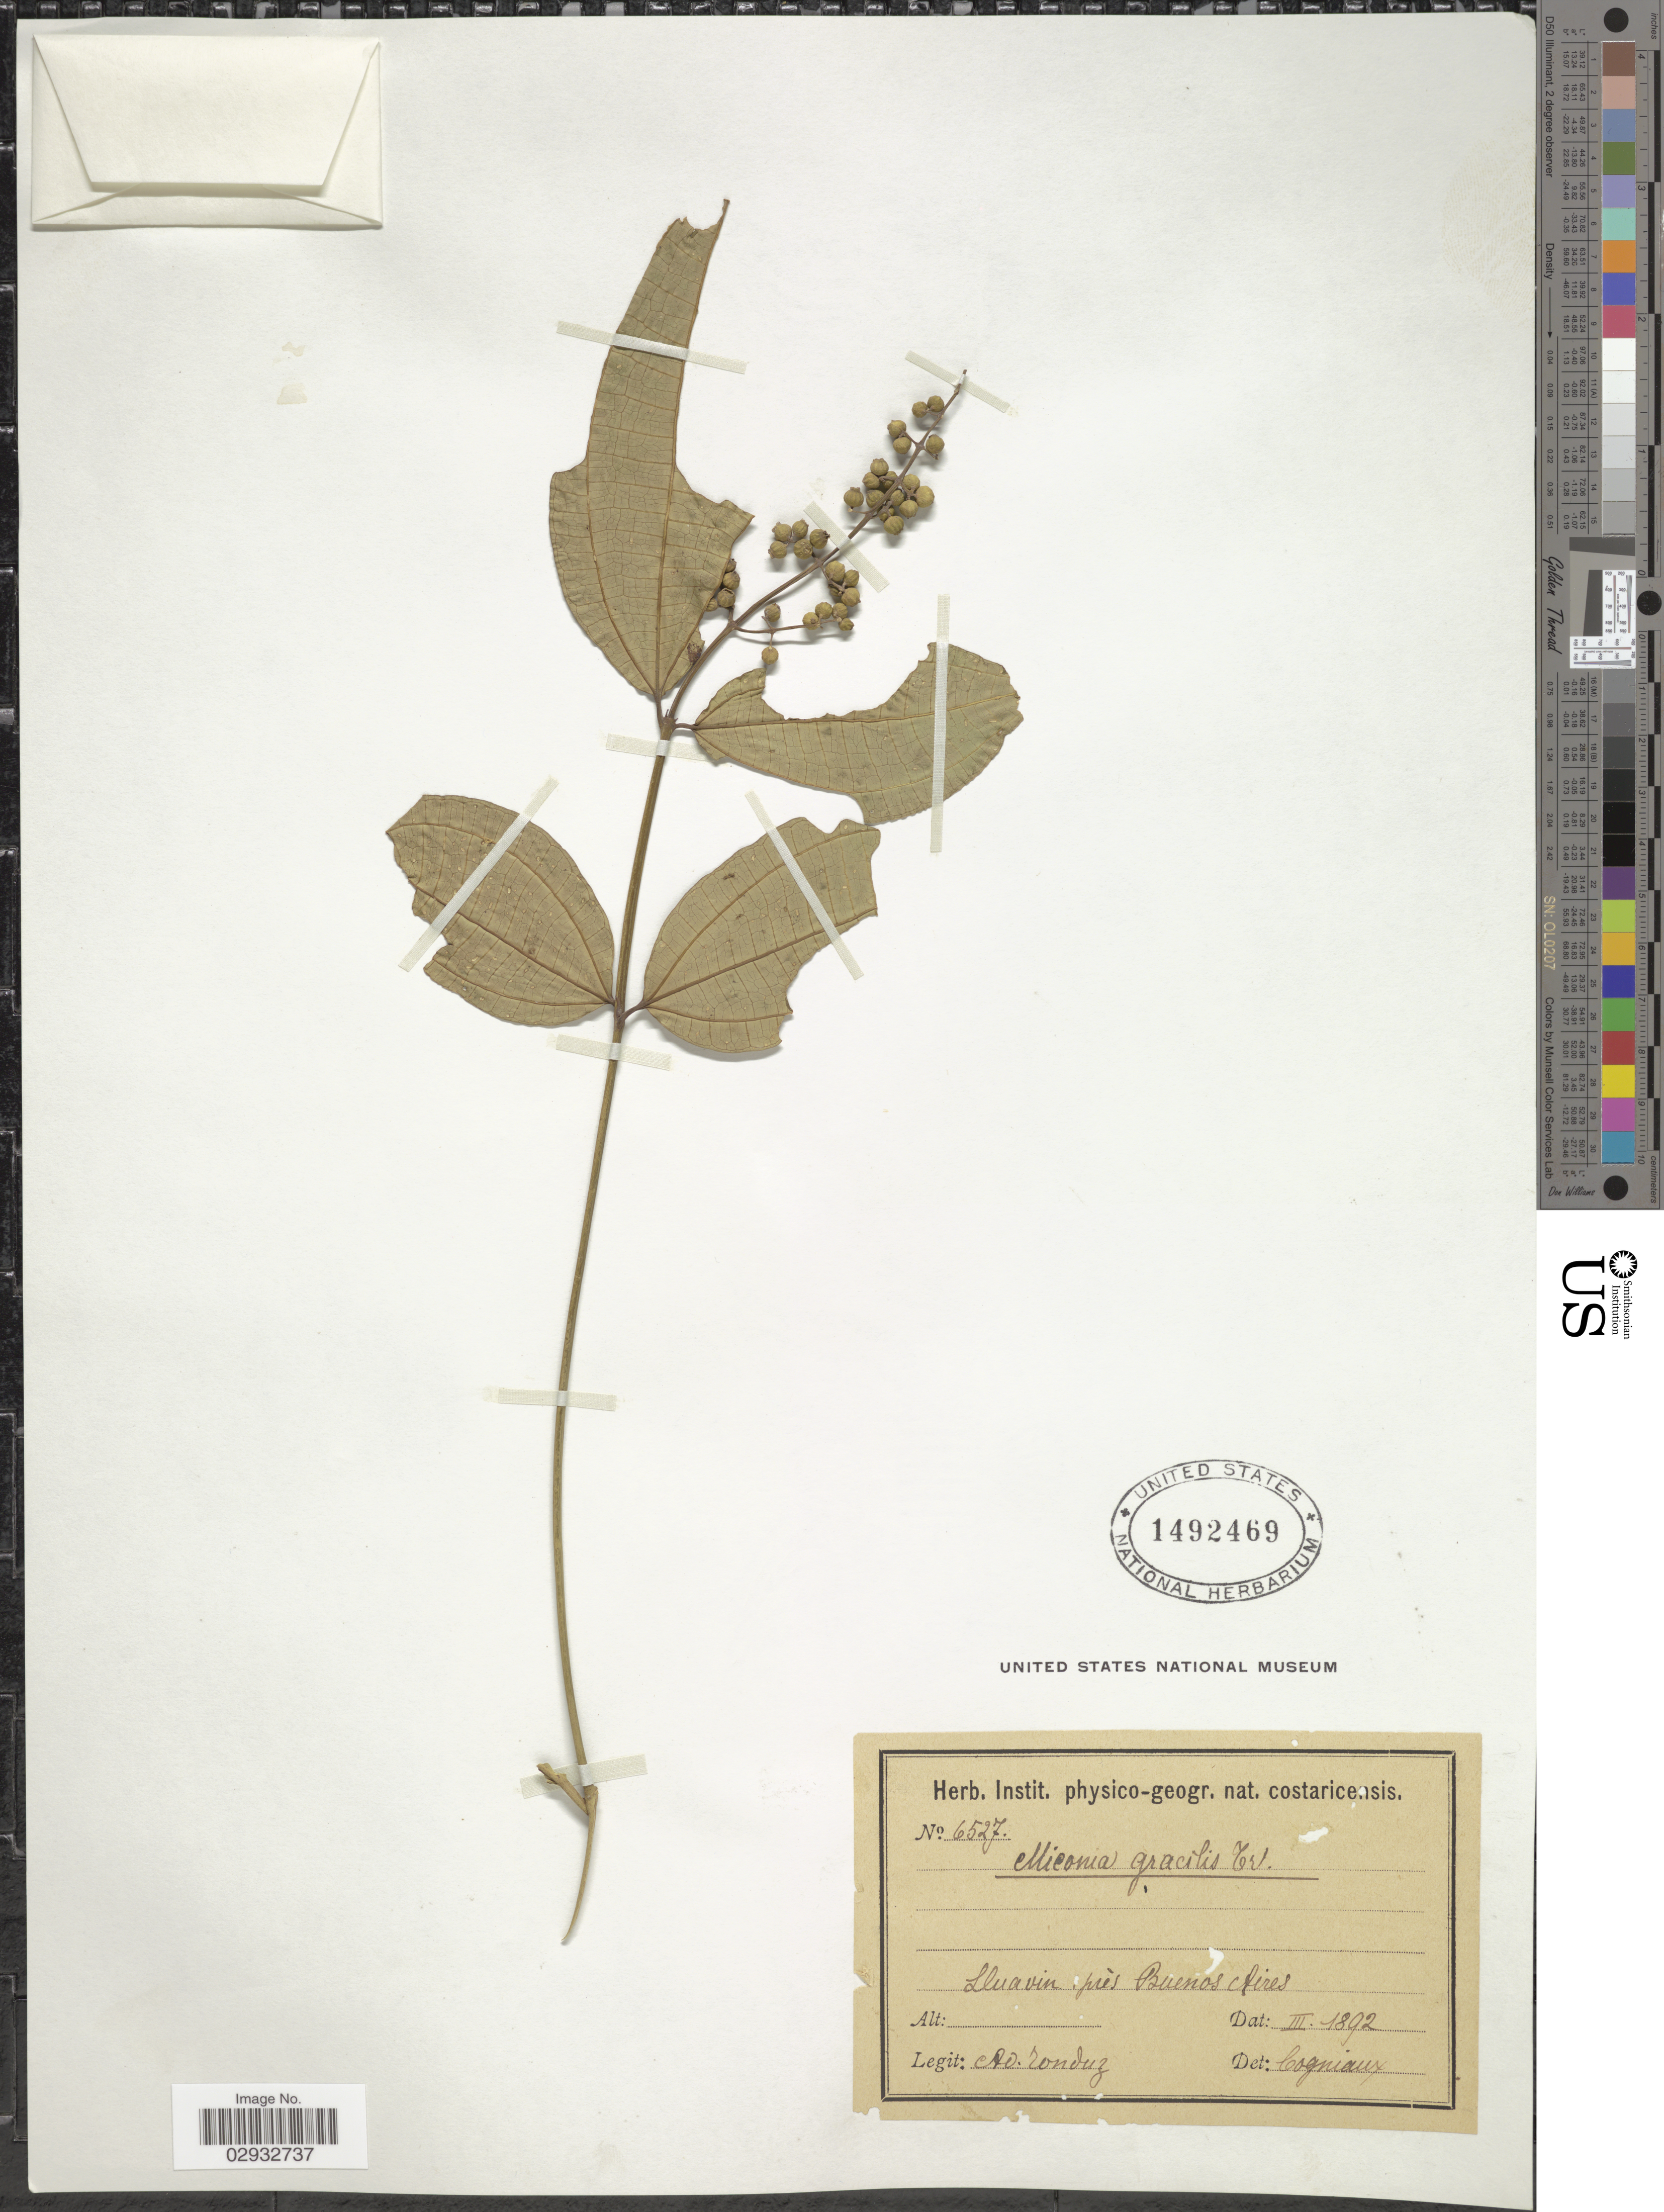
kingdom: Plantae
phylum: Tracheophyta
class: Magnoliopsida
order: Myrtales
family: Melastomataceae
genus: Miconia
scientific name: Miconia gracilis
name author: Triana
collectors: A. Tonduz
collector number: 6527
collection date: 1892-03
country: Costa Rica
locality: Lluavin près Buenos Aires.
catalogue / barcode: US 1492469